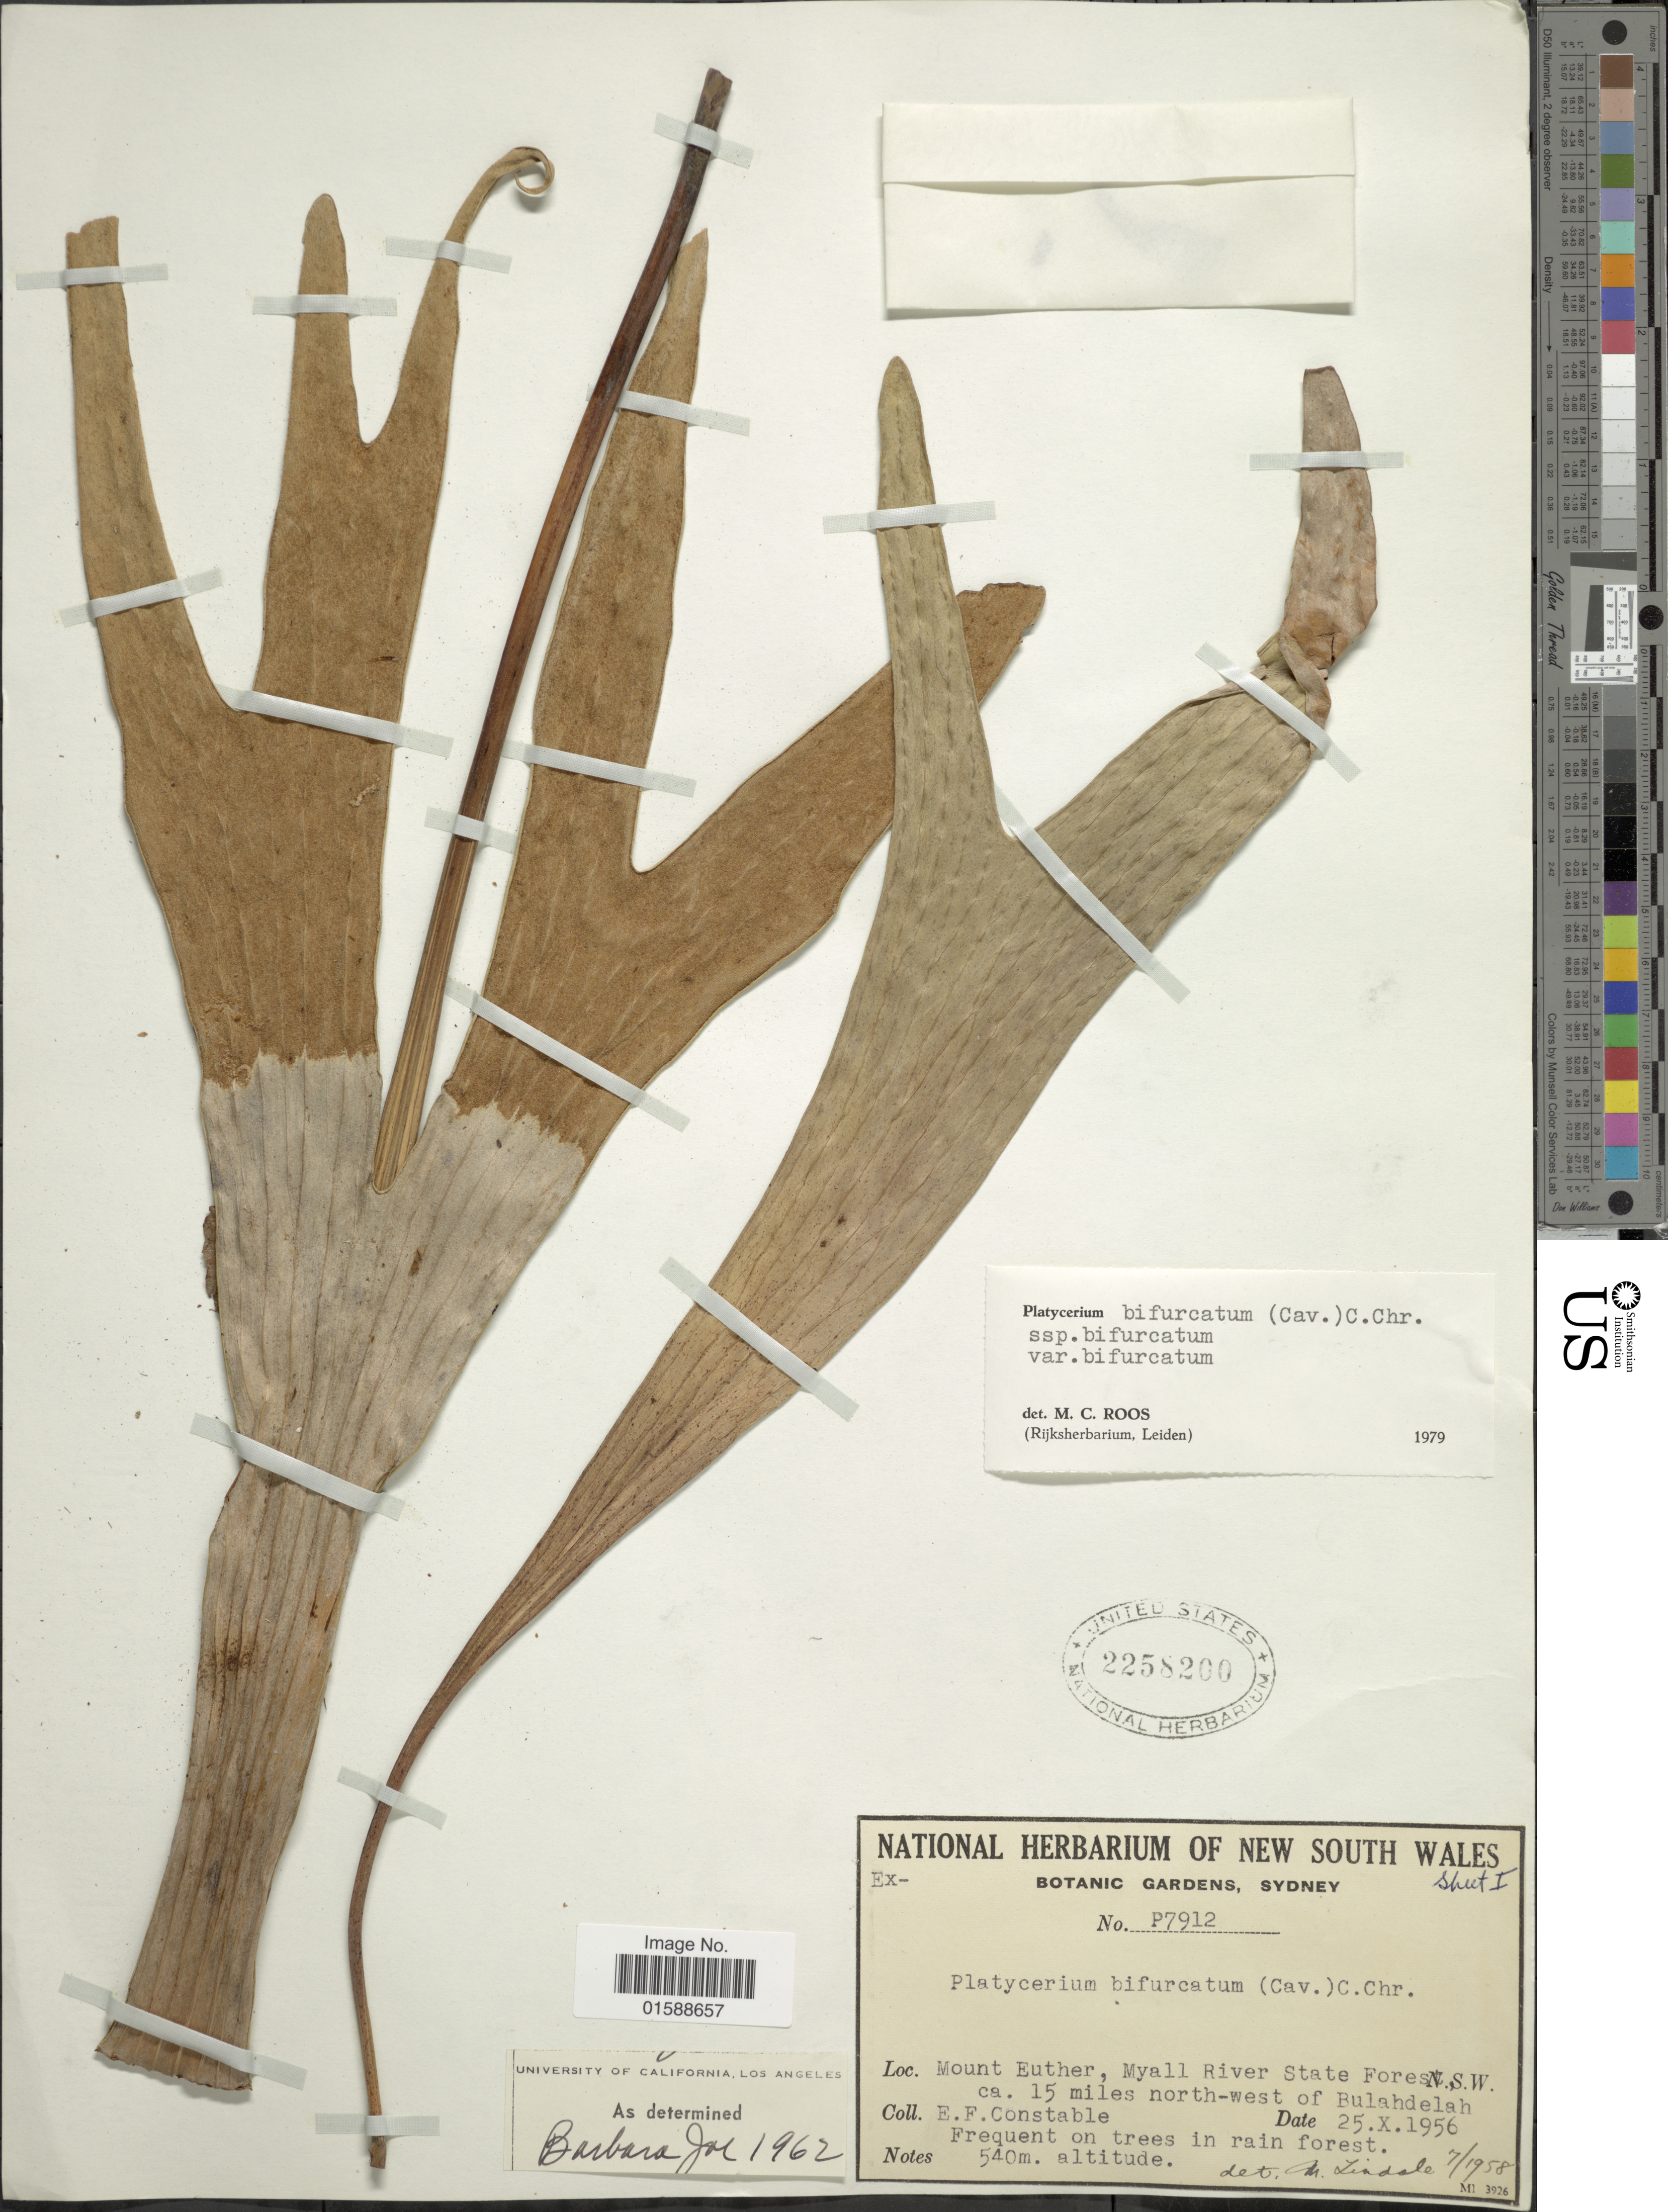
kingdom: Plantae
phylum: Tracheophyta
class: Polypodiopsida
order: Polypodiales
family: Polypodiaceae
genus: Platycerium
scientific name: Platycerium hillii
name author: L.B. Moore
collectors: E. F. Constable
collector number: P7912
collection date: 1956-10-25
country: Australia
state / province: New South Wales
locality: Mount Euther, Myall River State Forest ca. 15 miles north-west of Bulahdelah. N.S.W.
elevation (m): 540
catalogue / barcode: US 2258200